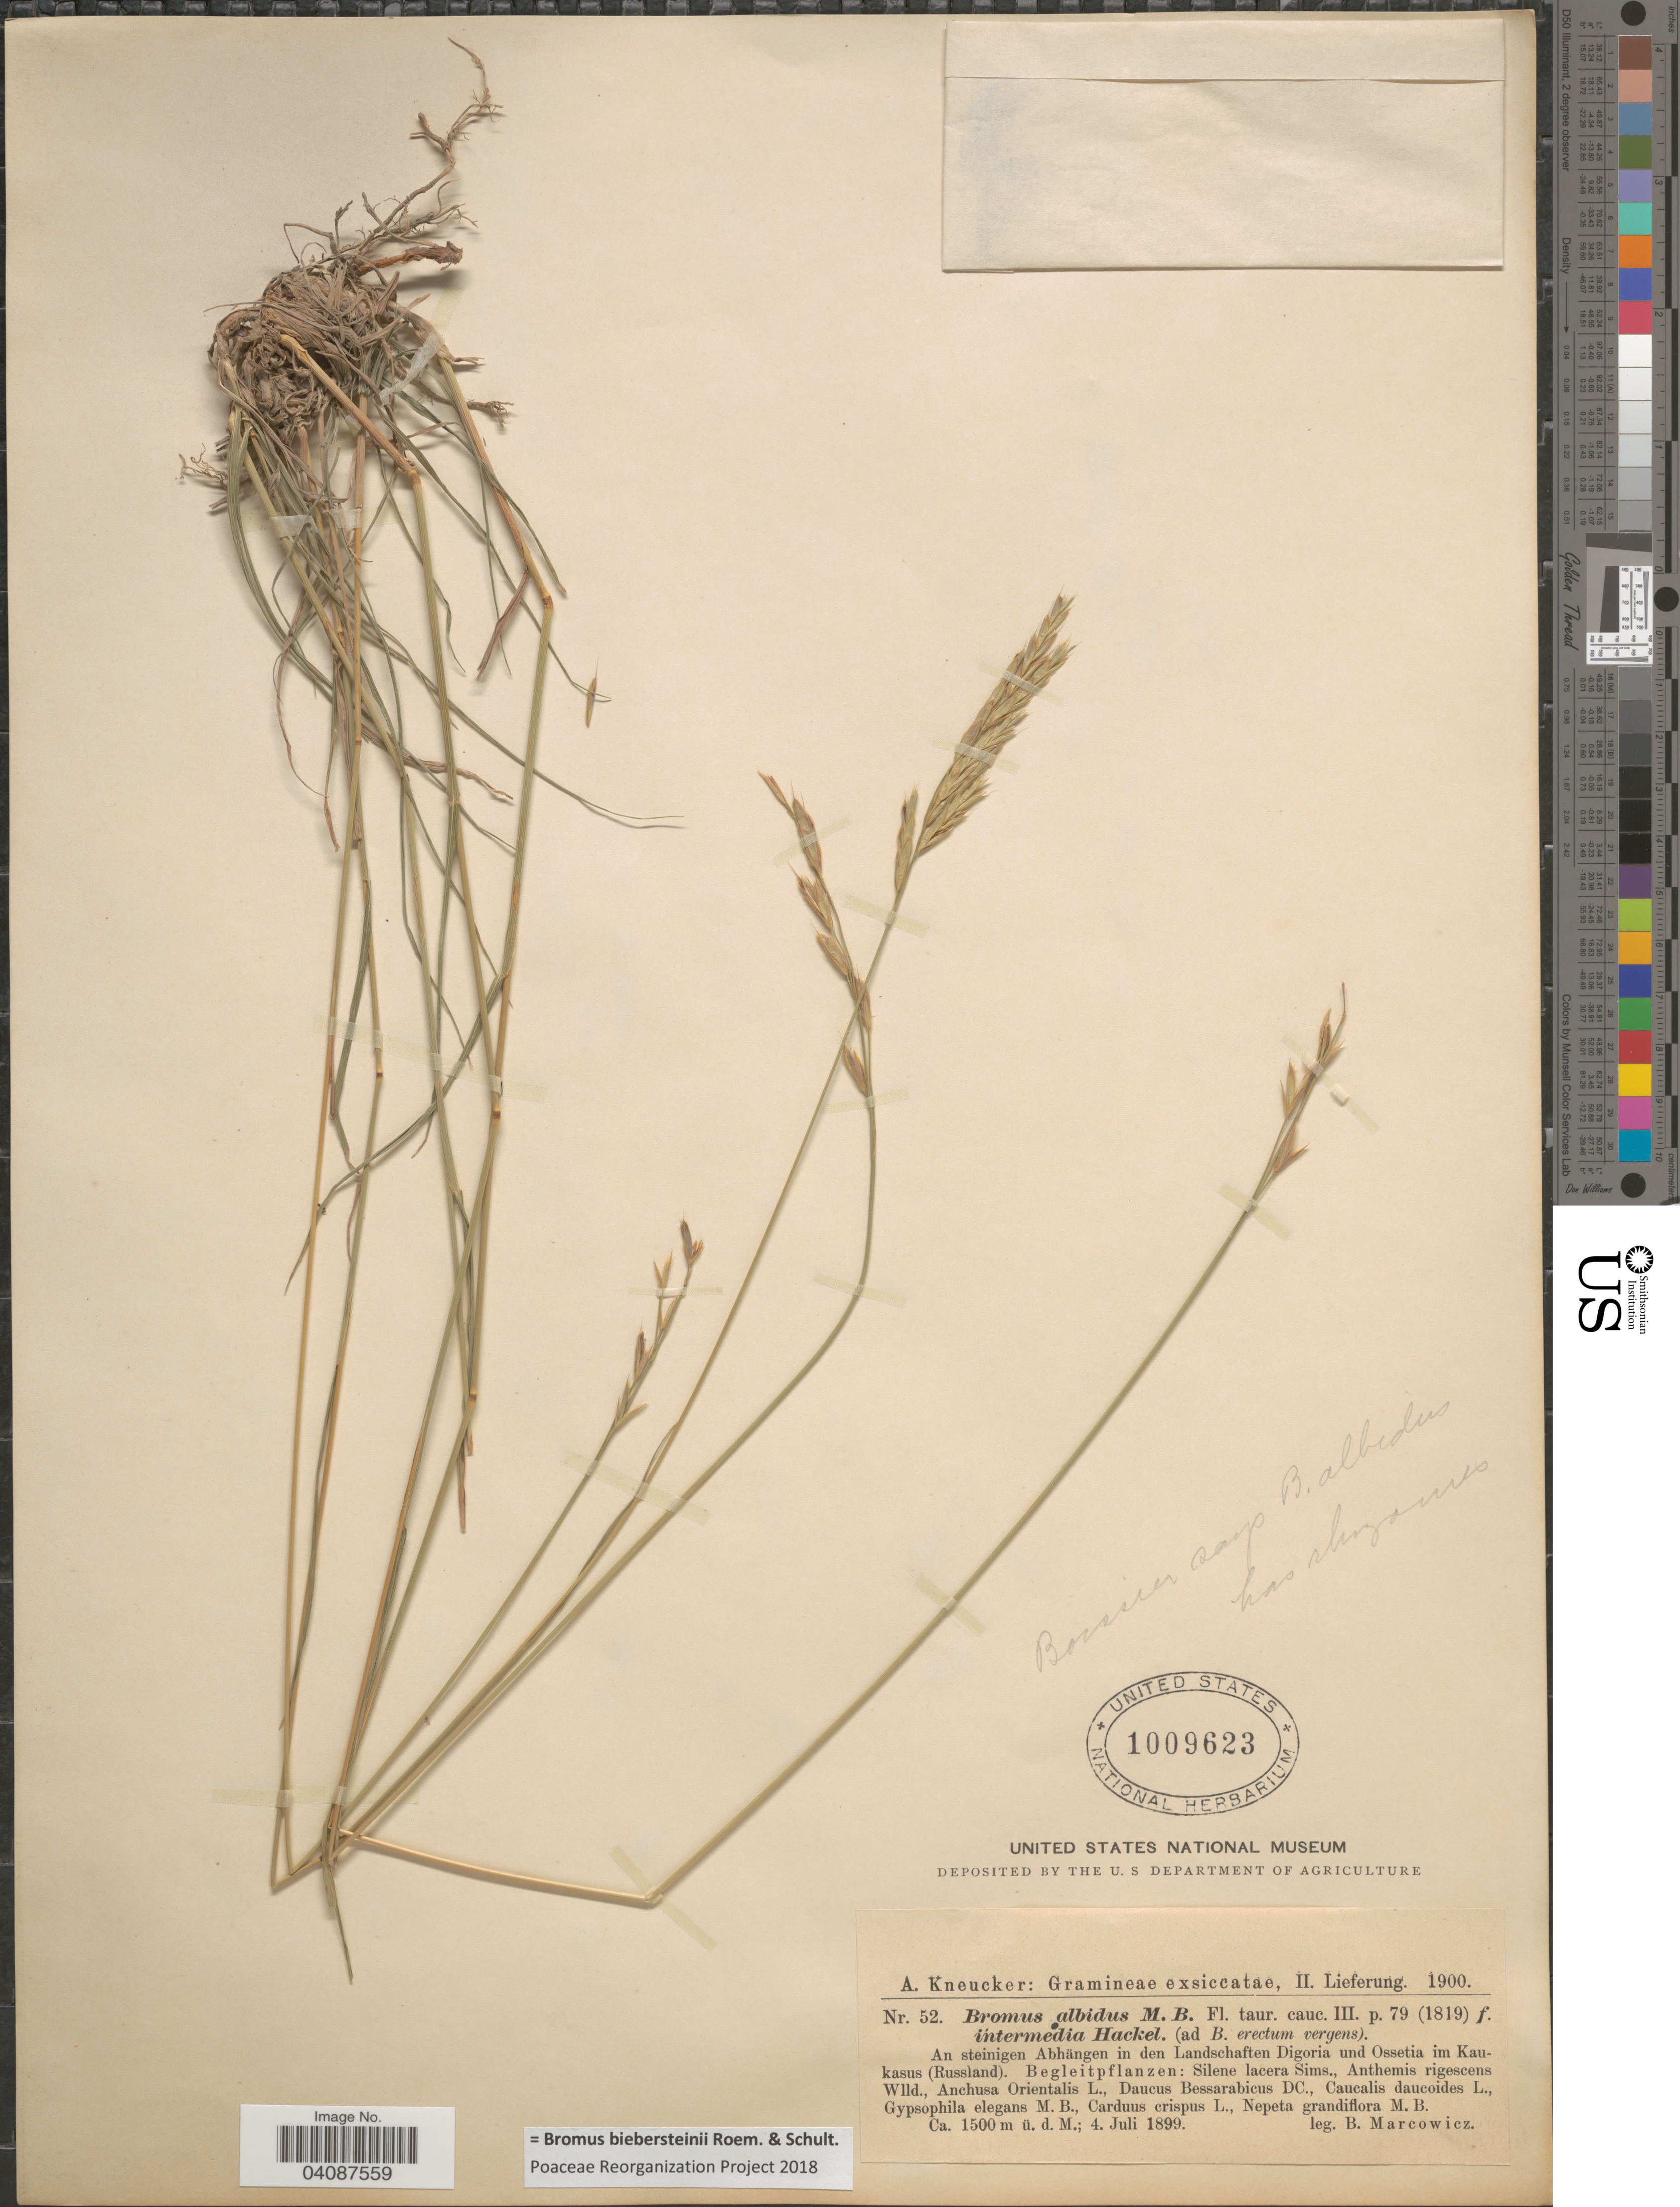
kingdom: Plantae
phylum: Tracheophyta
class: Liliopsida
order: Poales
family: Poaceae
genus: Bromus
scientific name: Bromus biebersteinii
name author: Roem. & Schult.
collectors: B. Marcowicz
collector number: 52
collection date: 1899-07-04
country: Russian Federation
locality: An steinigen Abhängen in den Landschaften Digoria und Ossetia im Kaukasus (Russland).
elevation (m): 1500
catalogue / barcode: US 1009623